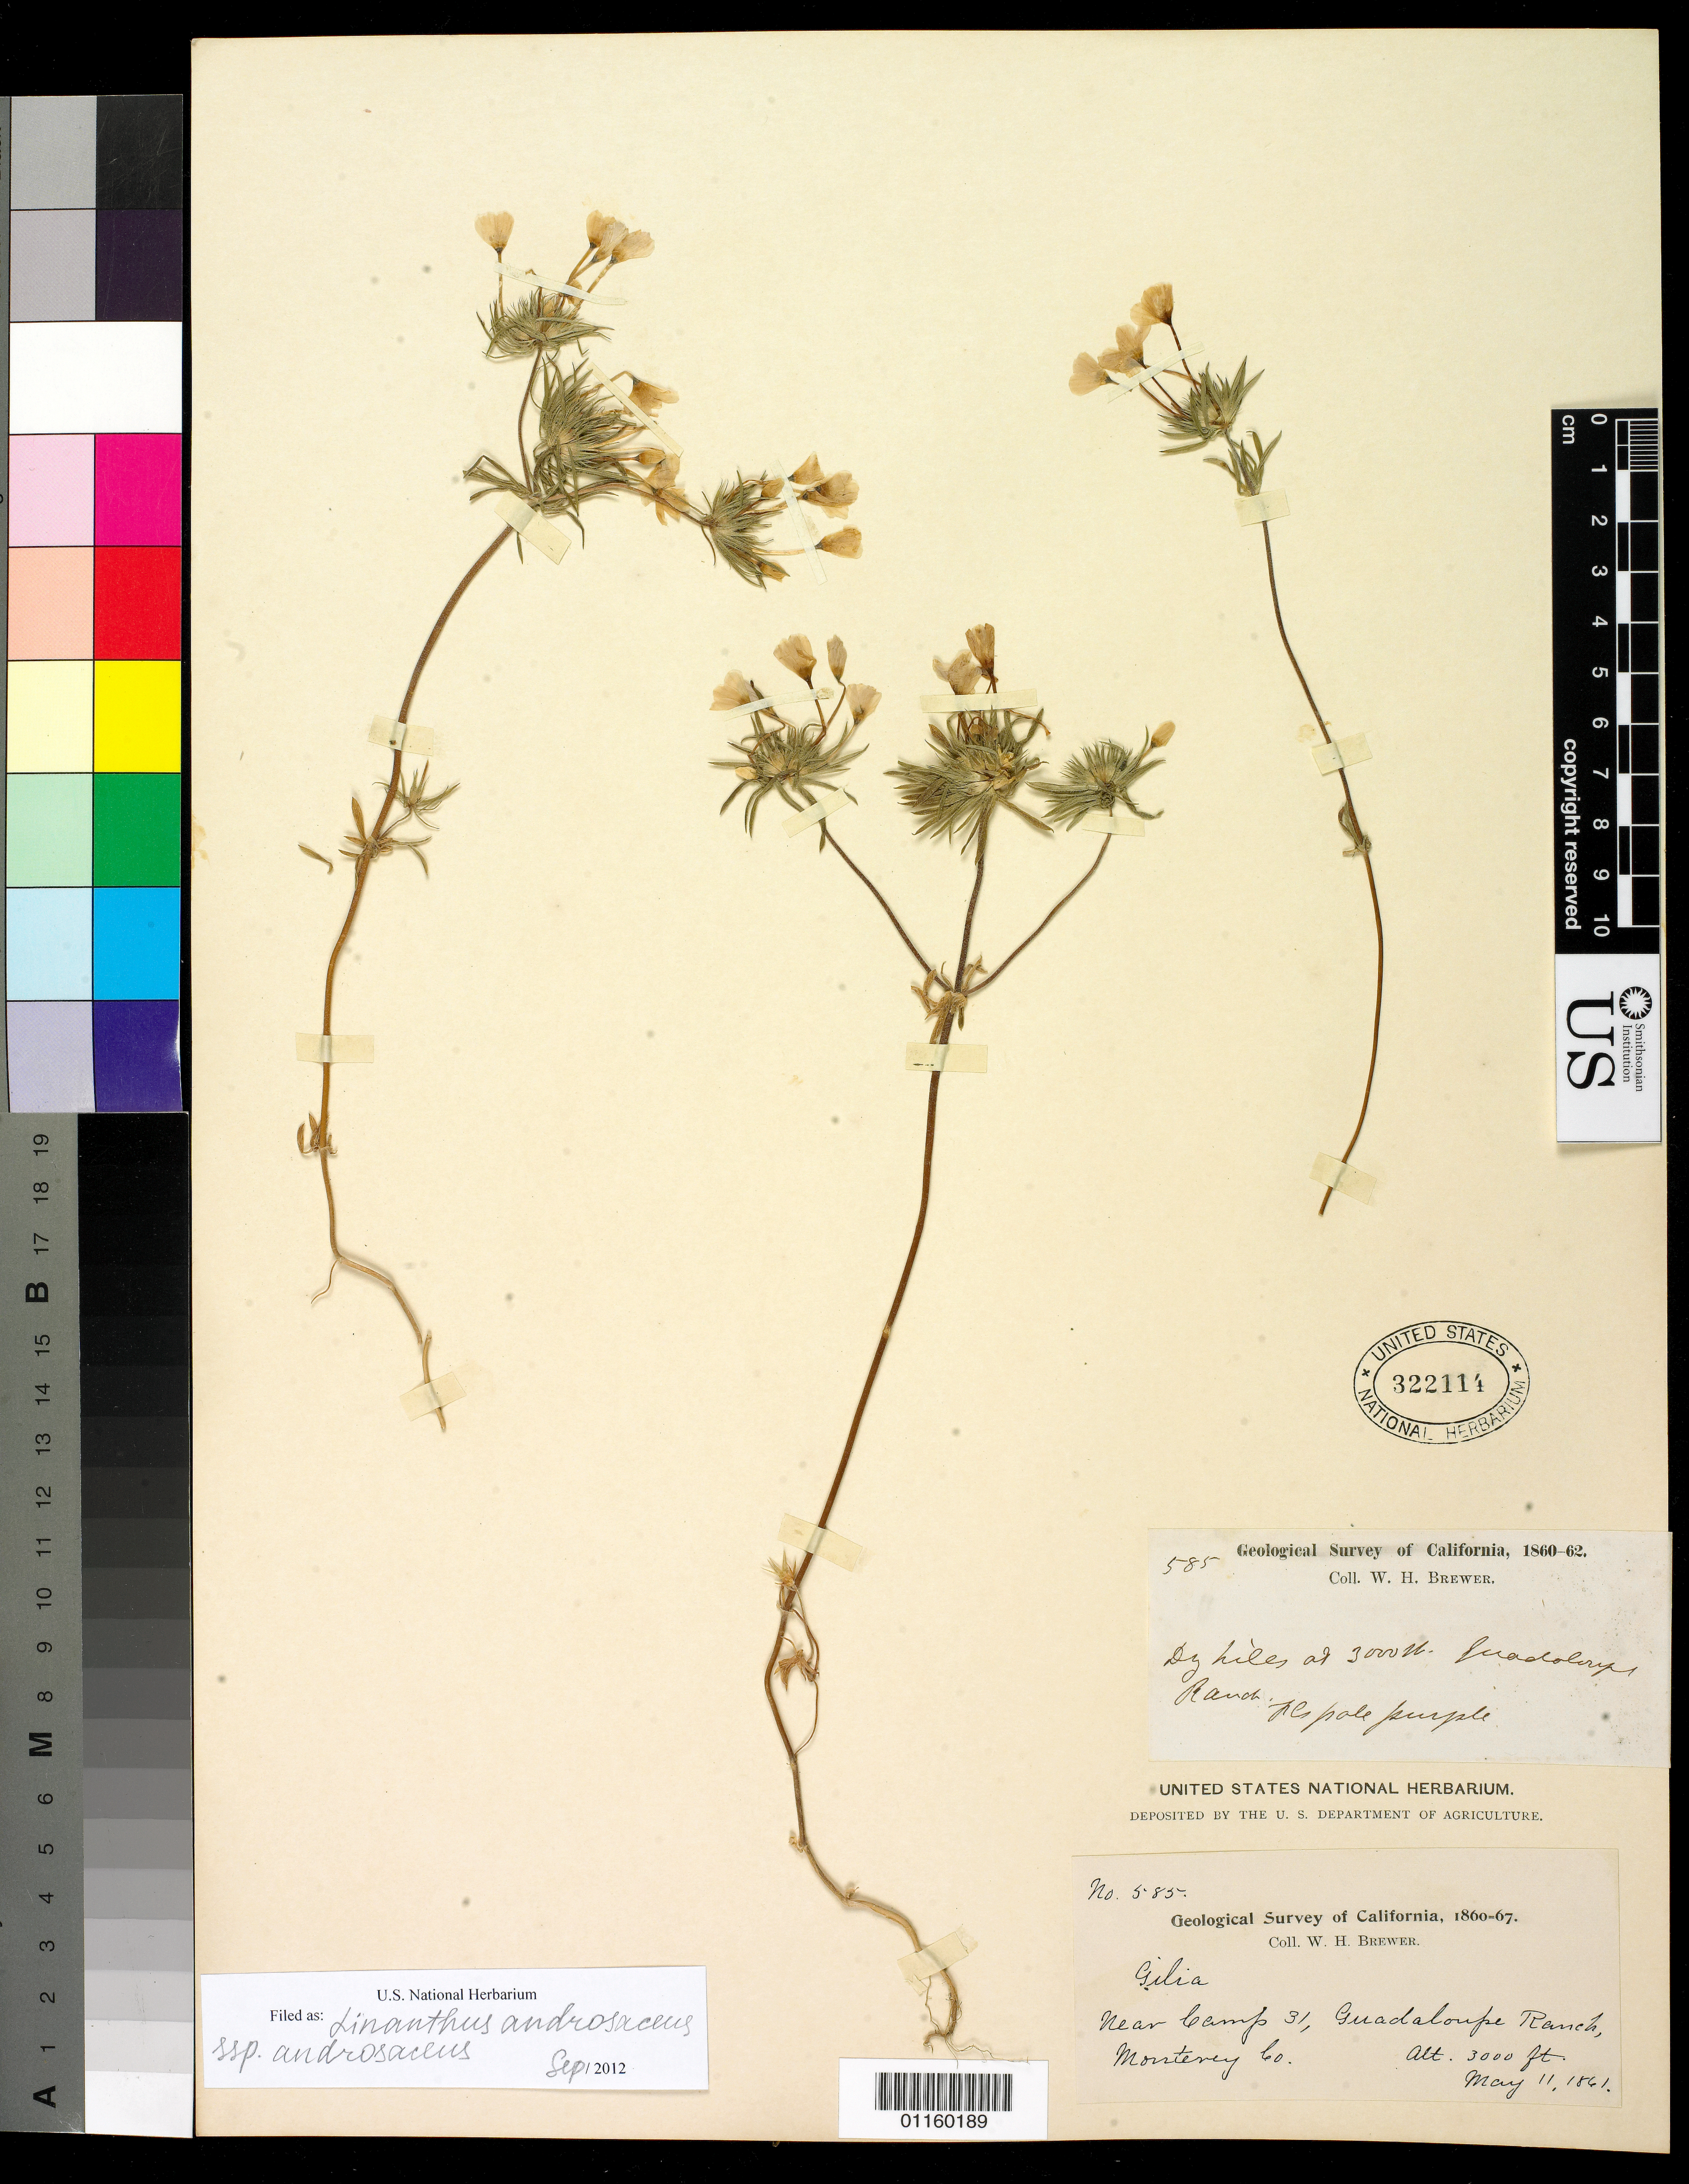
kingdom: Plantae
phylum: Tracheophyta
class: Magnoliopsida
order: Ericales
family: Polemoniaceae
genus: Leptosiphon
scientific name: Leptosiphon androsaceus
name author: Benth.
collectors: W. H. Brewer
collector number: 585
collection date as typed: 11 May 1861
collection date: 1861-05-11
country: United States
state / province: California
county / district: Monterey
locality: Near Camp 31, Guadaloupe Ranch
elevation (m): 914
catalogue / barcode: US 322114